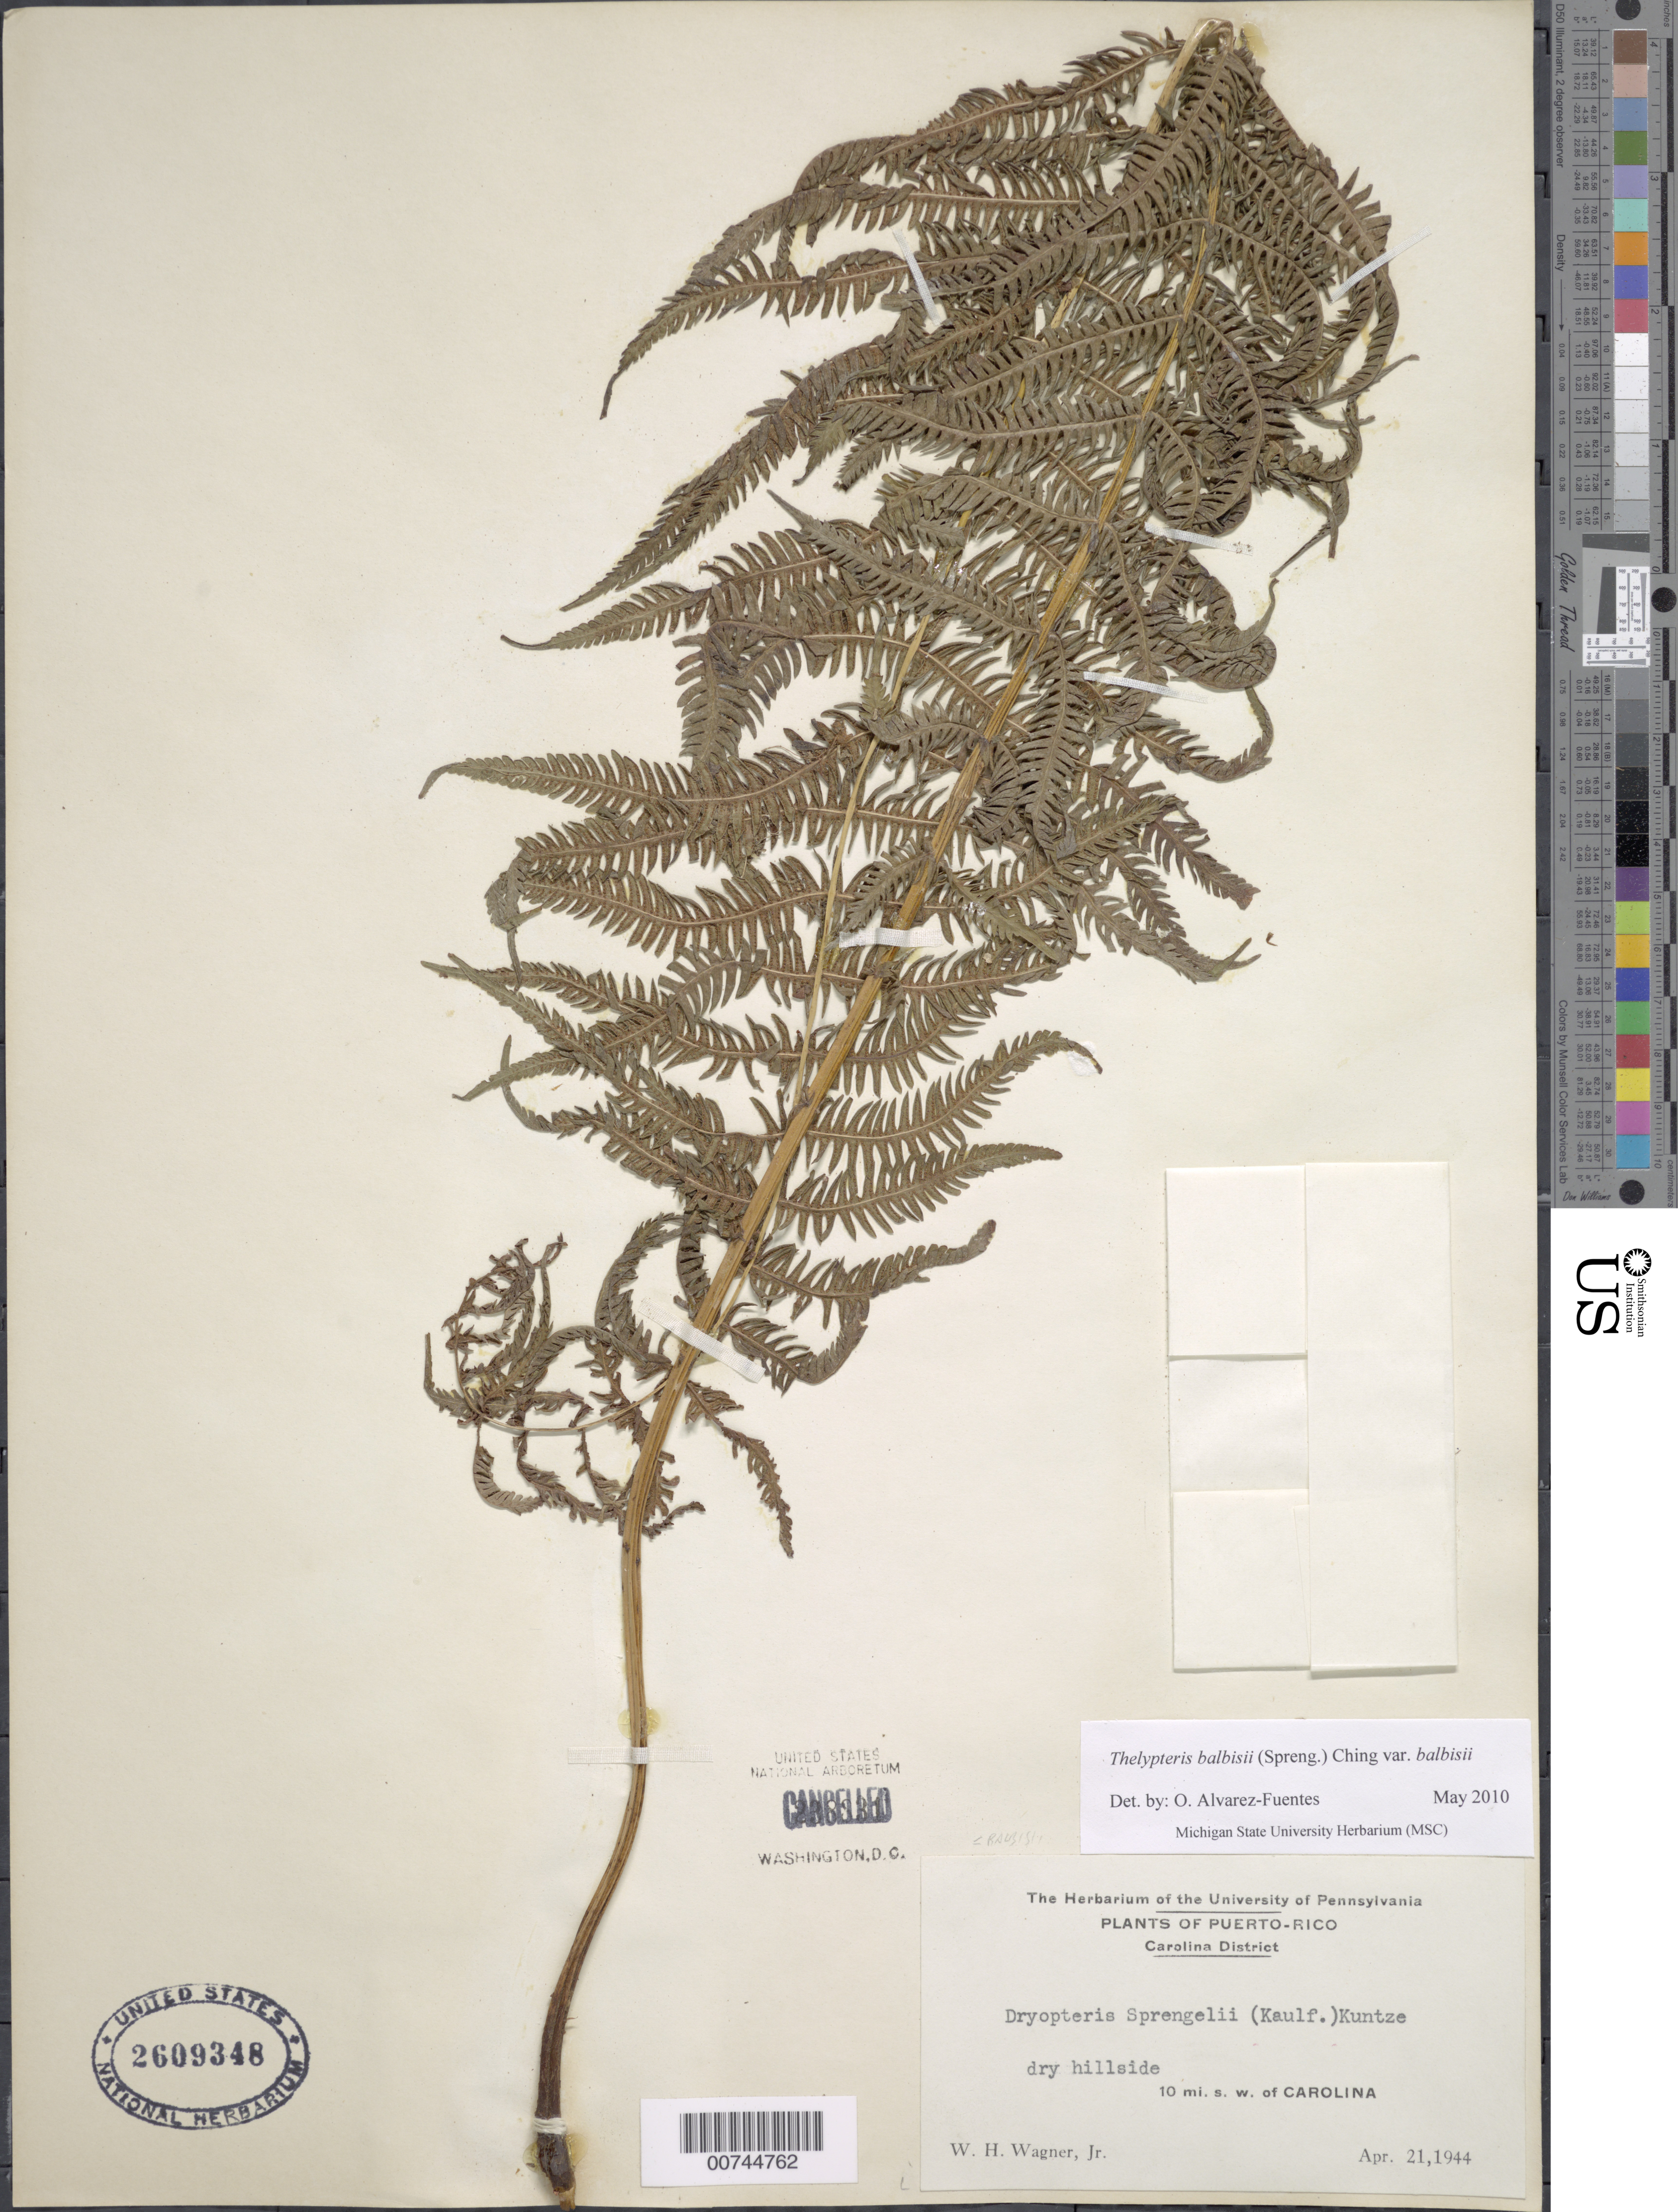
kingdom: Plantae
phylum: Tracheophyta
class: Polypodiopsida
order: Polypodiales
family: Thelypteridaceae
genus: Amauropelta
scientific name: Amauropelta balbisii (Spreng.) comb. nov., ined. 2015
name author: (Spreng.)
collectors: W. H. Wagner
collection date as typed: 21 Apr 1944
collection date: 1944-04-21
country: Puerto Rico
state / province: San Juan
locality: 10 miles SW of Carolina District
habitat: Dry hillside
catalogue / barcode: US 2609348